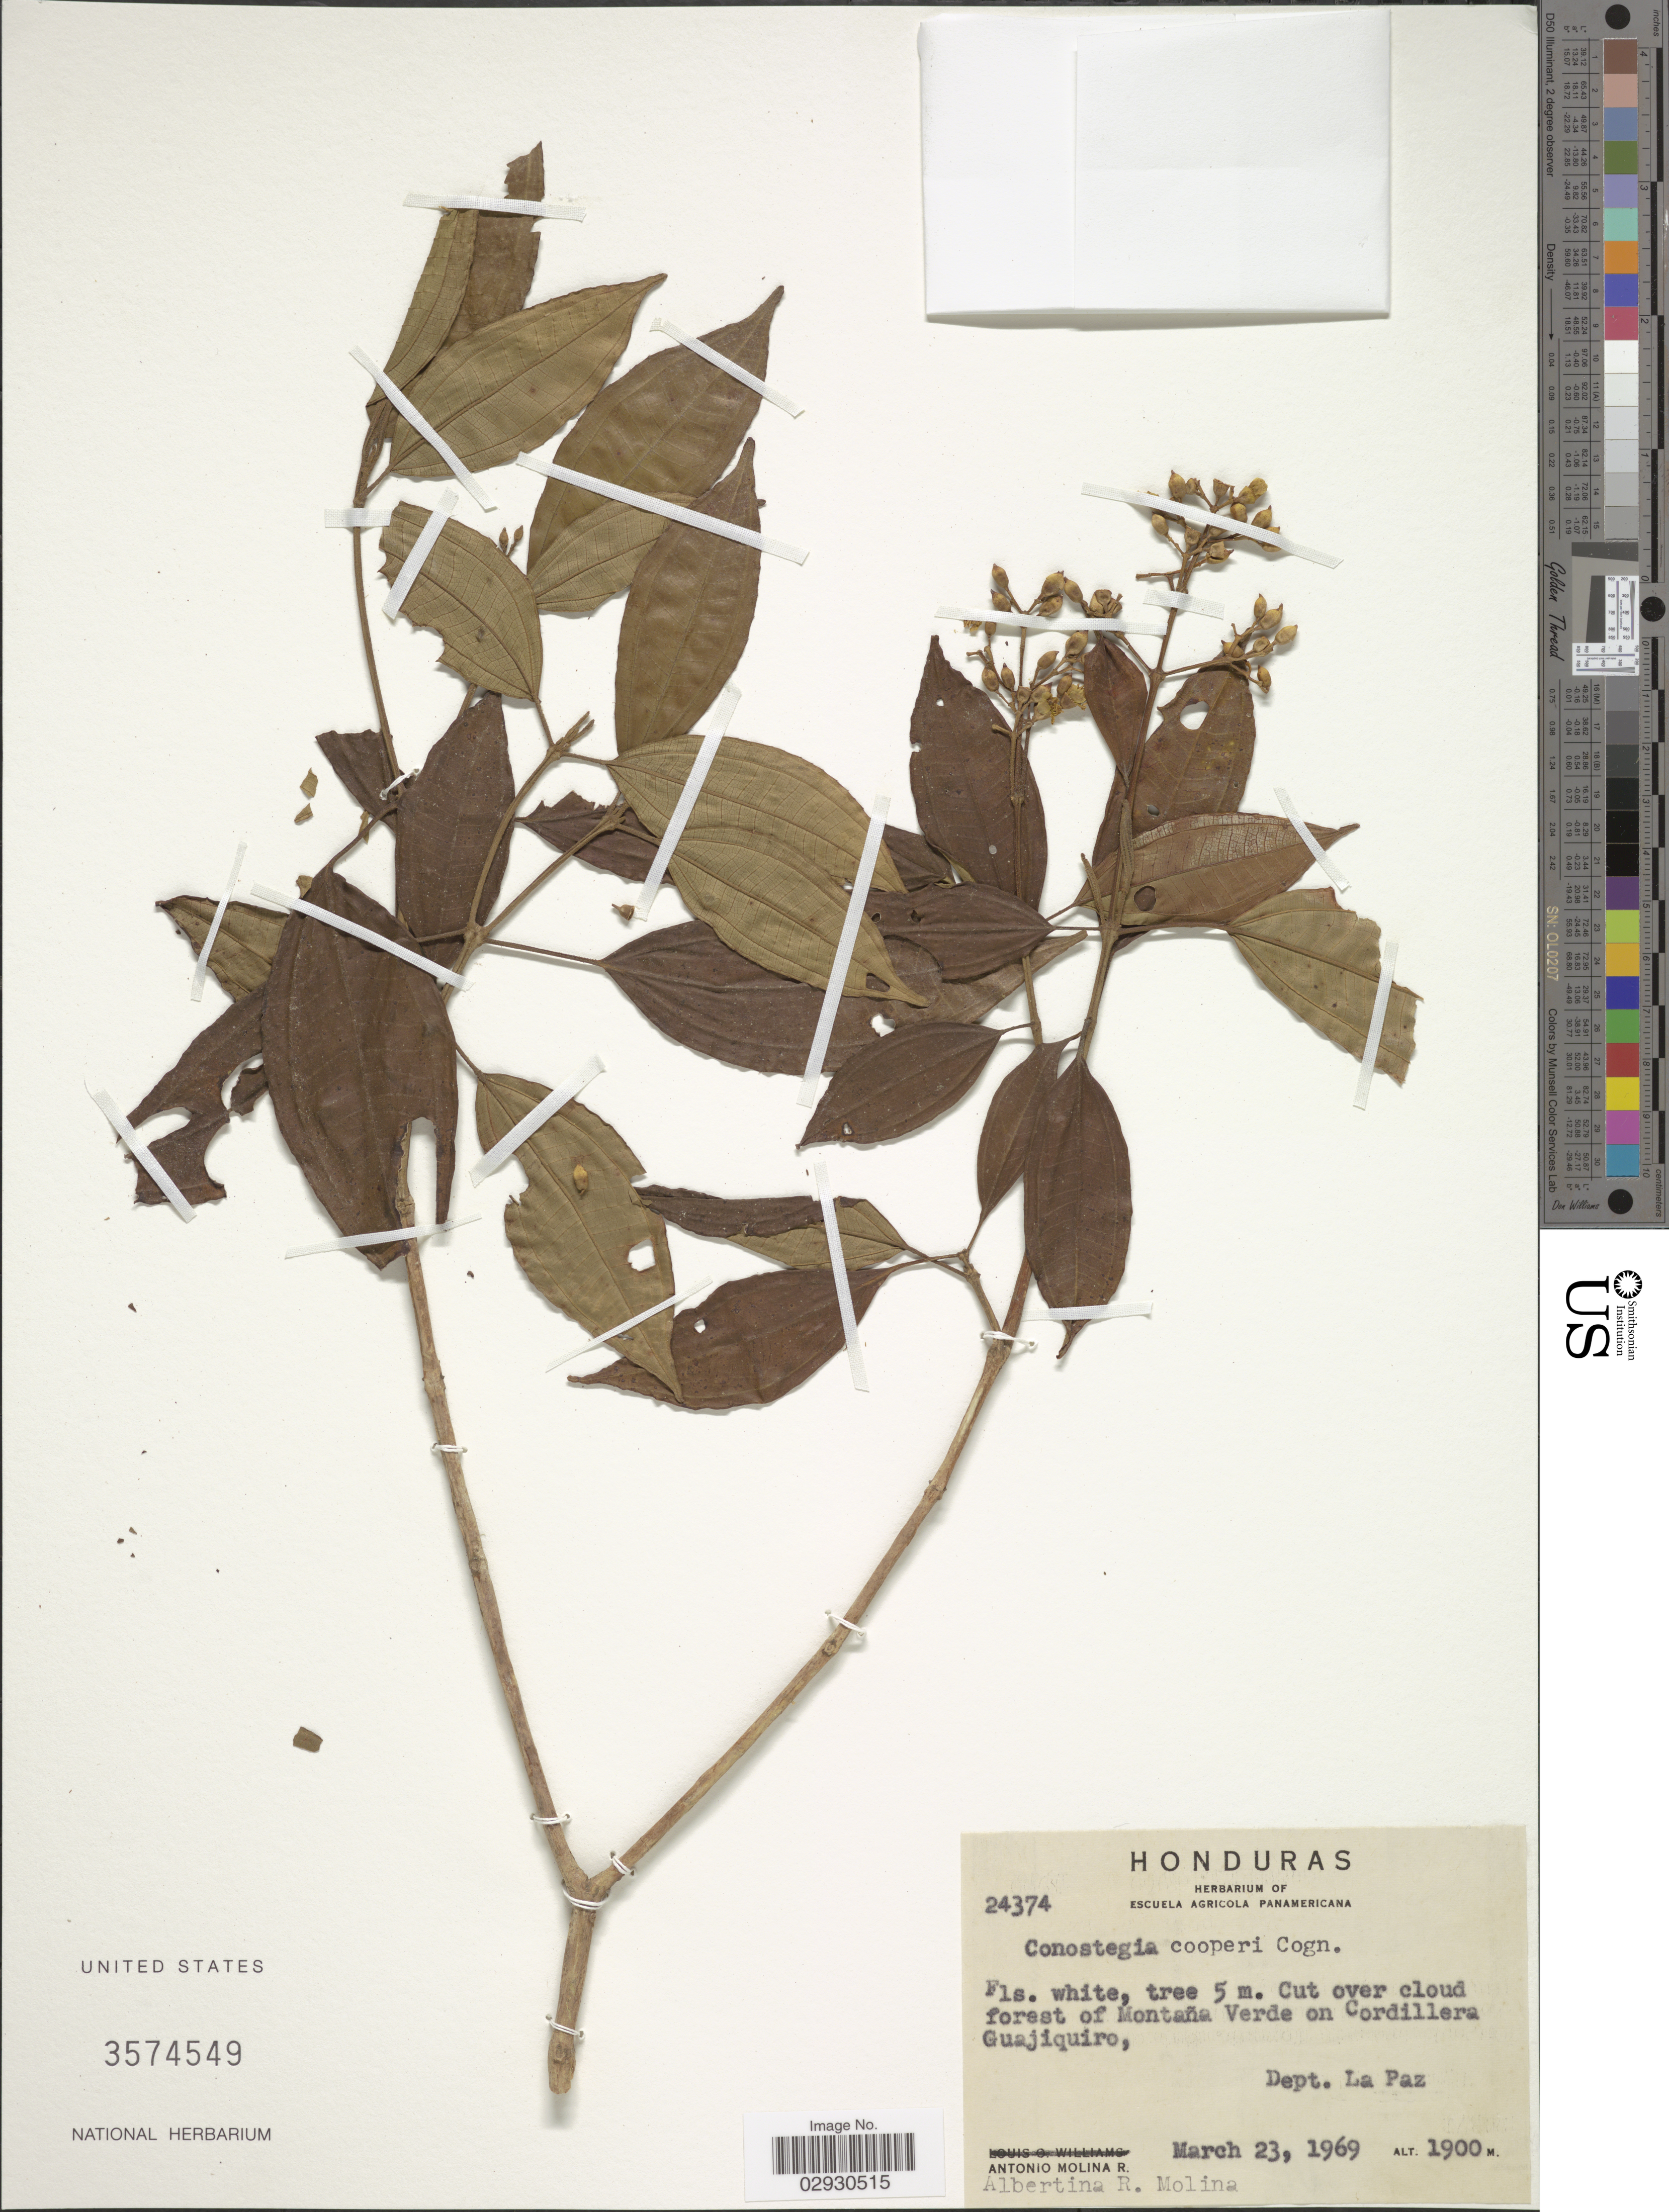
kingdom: Plantae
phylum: Tracheophyta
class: Magnoliopsida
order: Myrtales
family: Melastomataceae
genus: Conostegia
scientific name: Conostegia montana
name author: (Sw.) D. Don ex DC.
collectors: A. Molina R. & A. R. Molina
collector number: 24374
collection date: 1969-03-23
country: Honduras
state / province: La Paz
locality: Cut over cloud forest of Montaña Verde on Cordillera Guajiquiro, Dept. La Paz.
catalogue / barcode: US 3574549